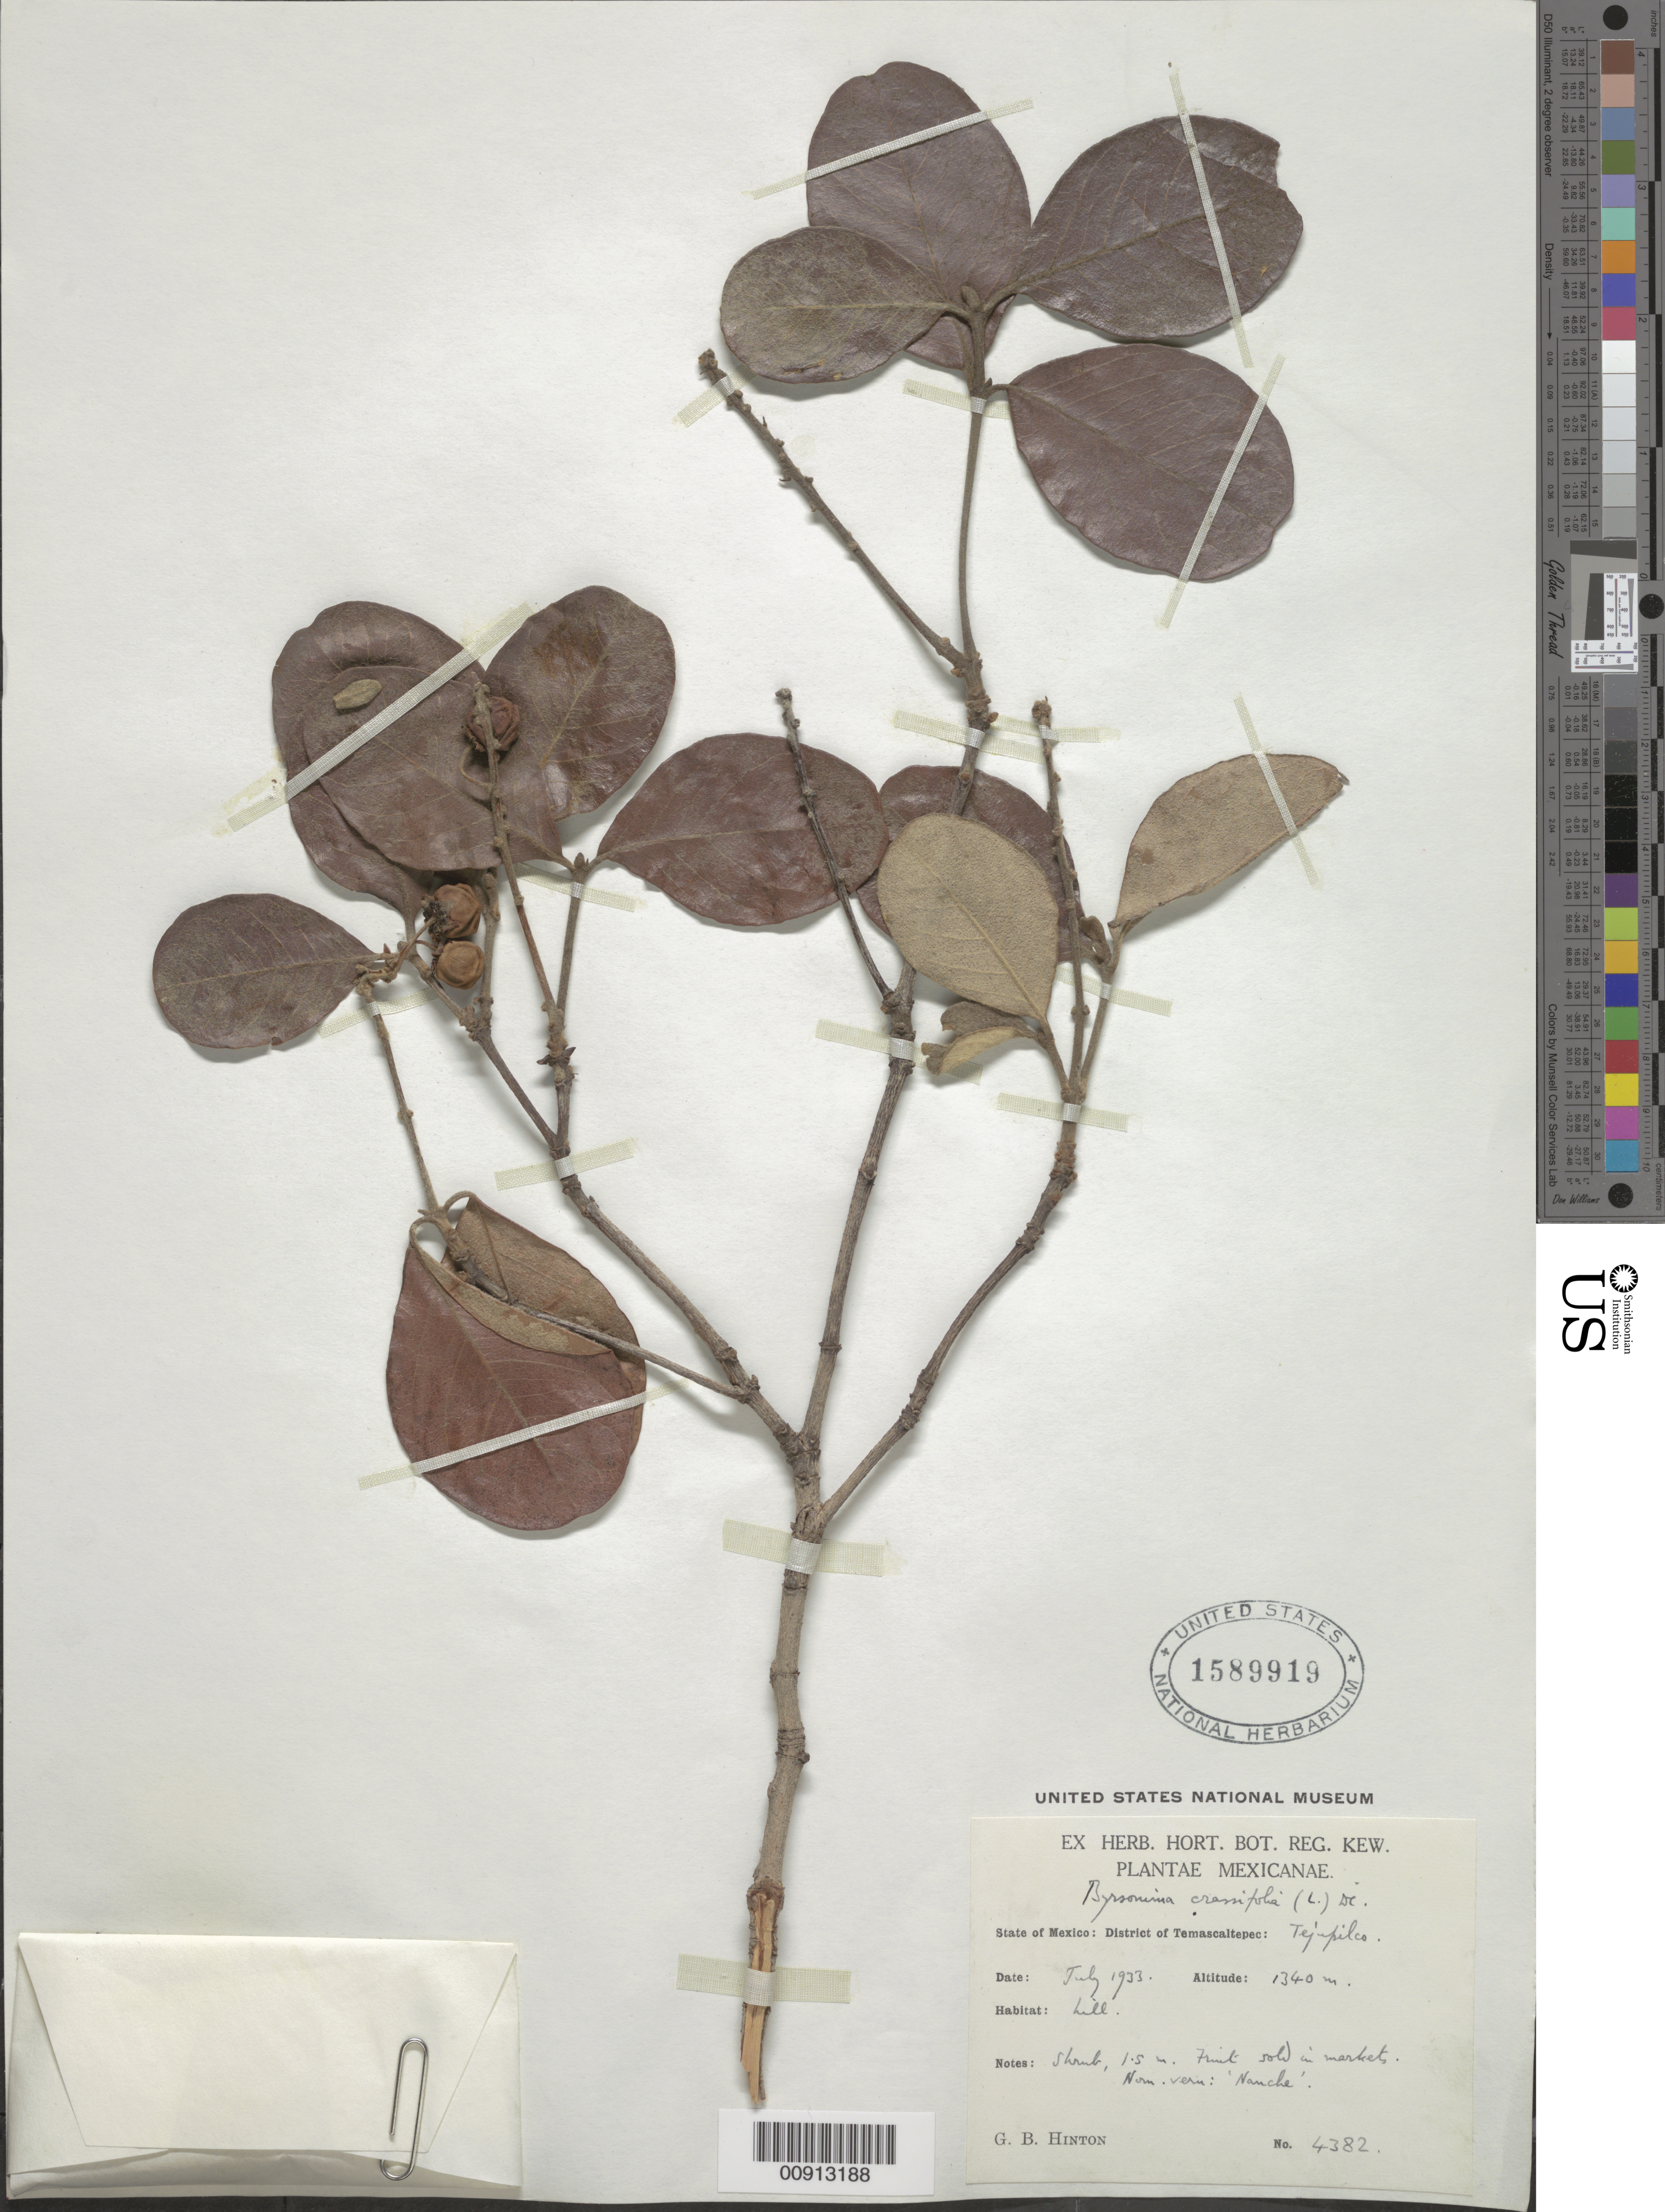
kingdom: Plantae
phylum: Tracheophyta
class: Magnoliopsida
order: Malpighiales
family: Malpighiaceae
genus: Byrsonima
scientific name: Byrsonima crassifolia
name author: (L.) Kunth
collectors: G. B. Hinton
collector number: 4382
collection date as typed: Jul 1933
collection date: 1933-07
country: Mexico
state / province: México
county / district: Temascaltepec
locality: State of Mexico: District of Temascaltepec: Tejupilco.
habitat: Hill.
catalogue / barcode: US 1589919